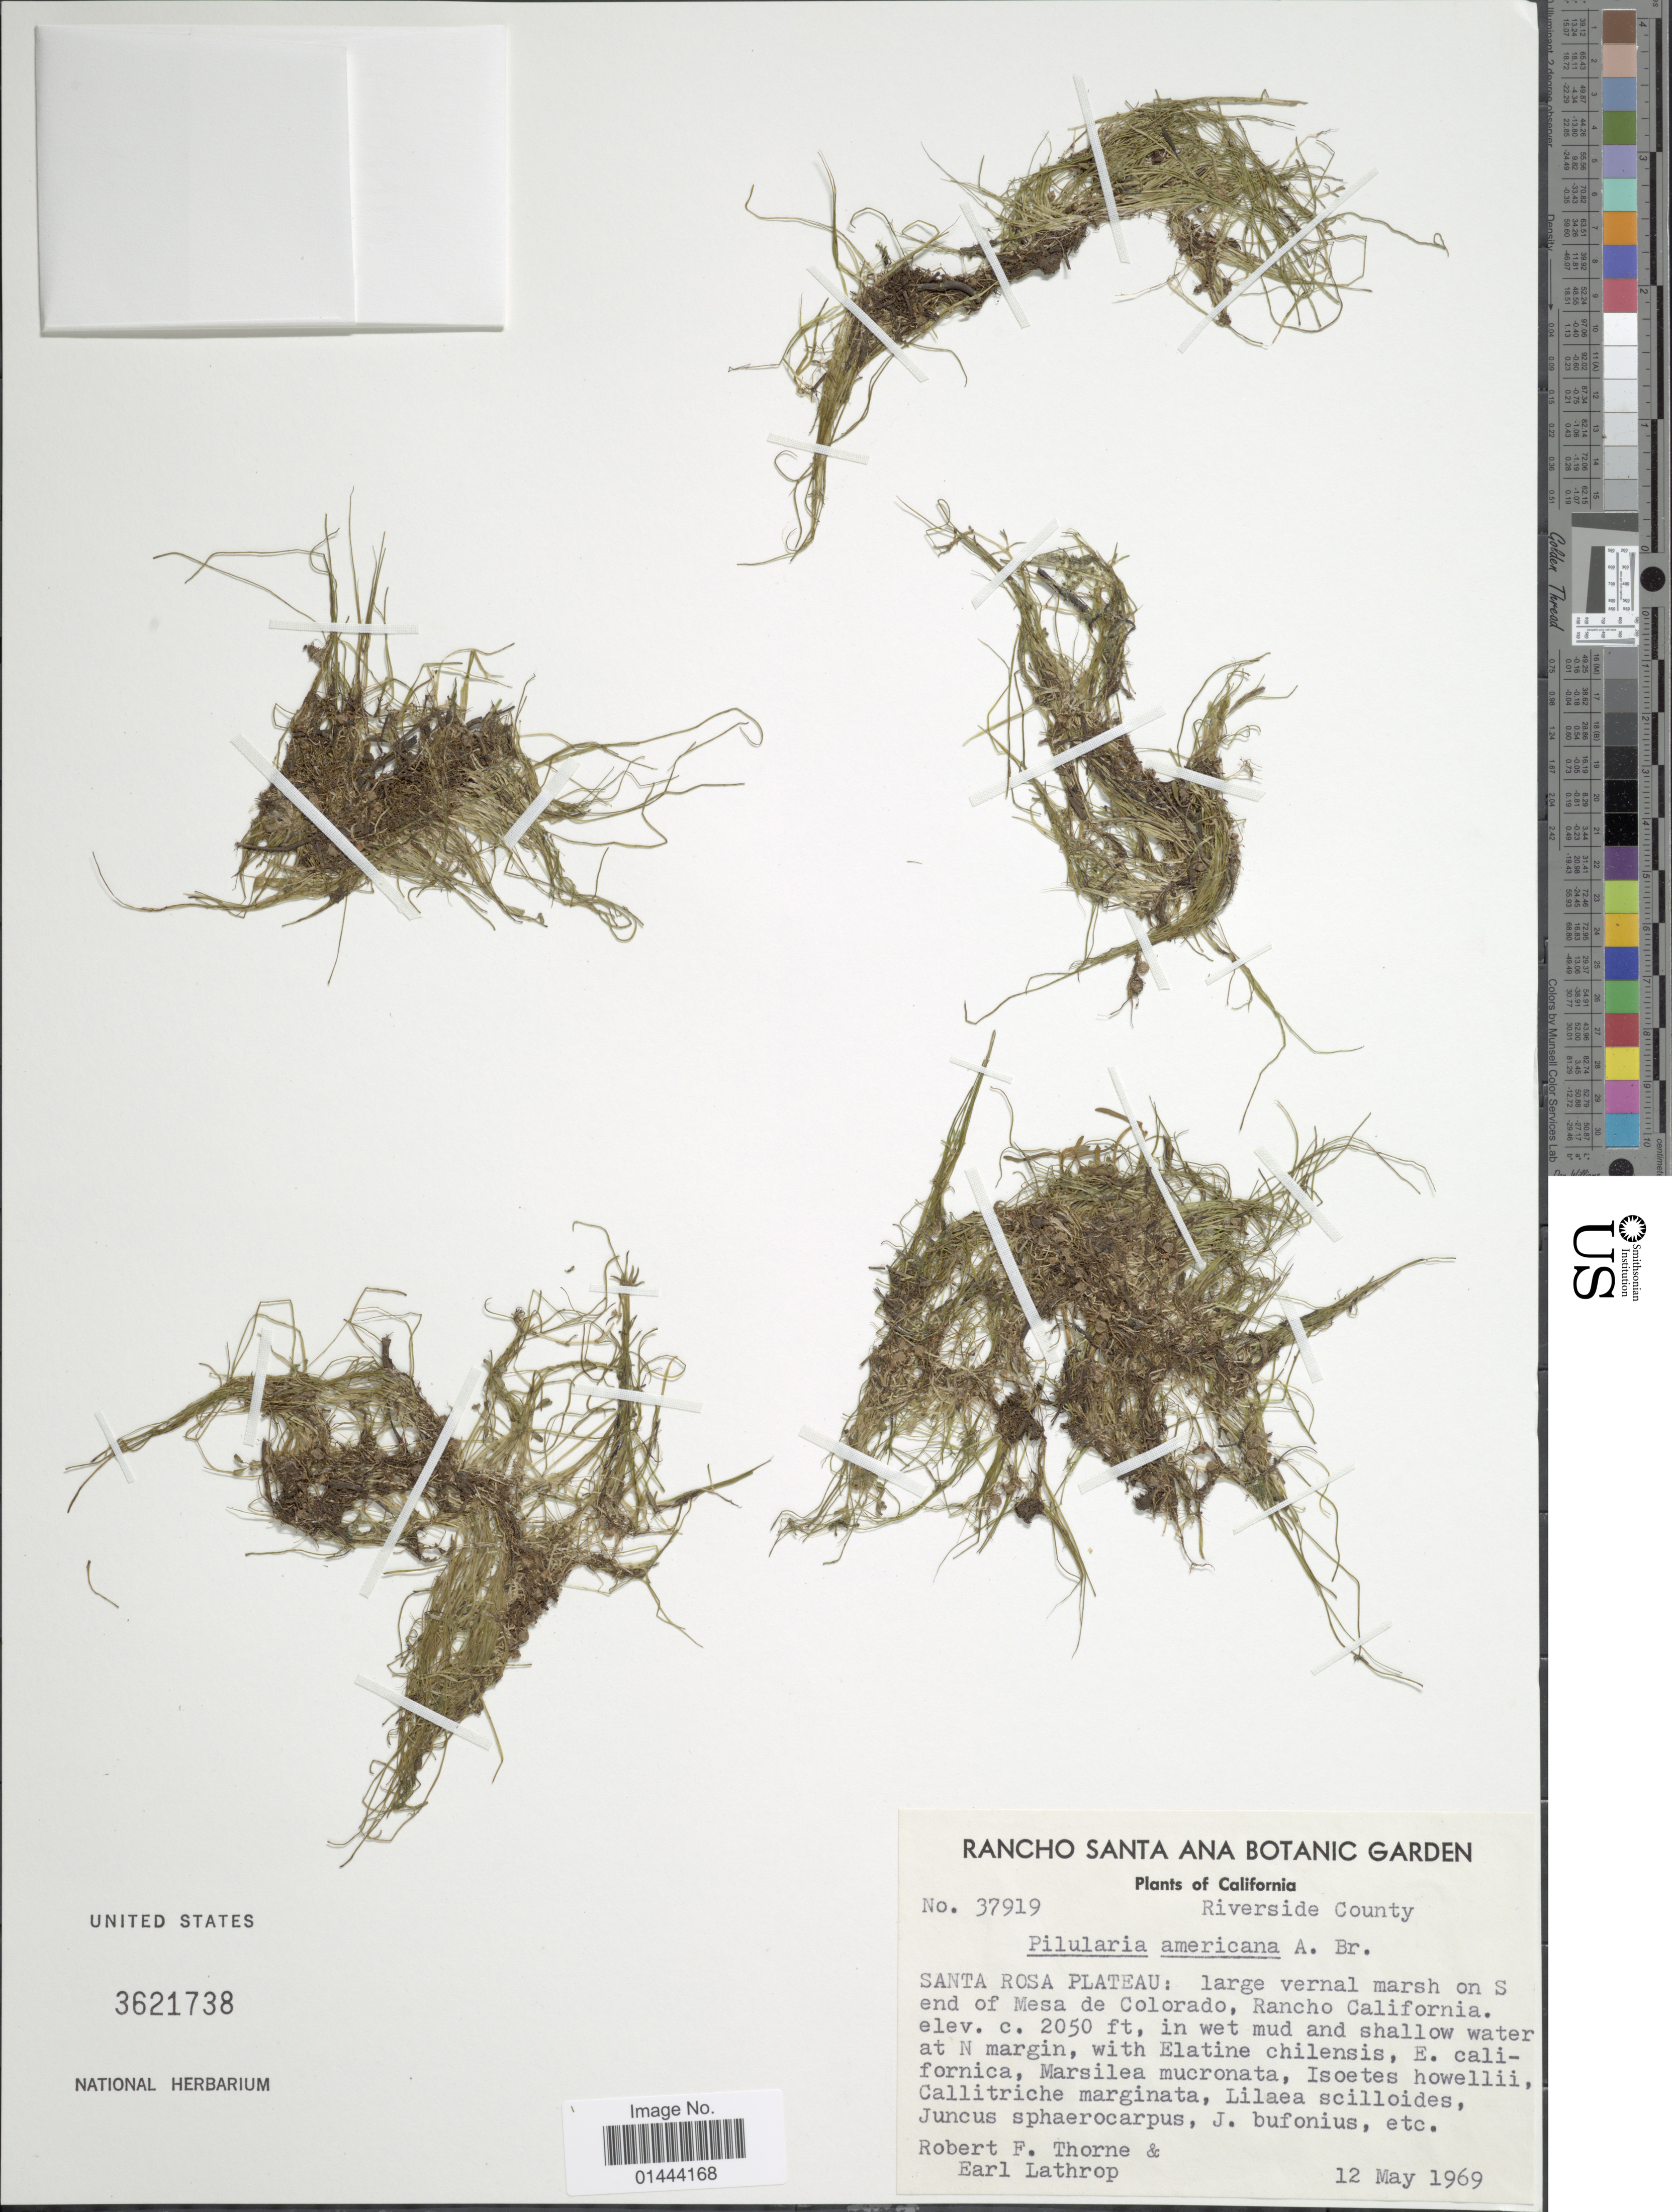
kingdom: Plantae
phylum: Tracheophyta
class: Polypodiopsida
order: Salviniales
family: Marsileaceae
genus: Pilularia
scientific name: Pilularia americana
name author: A. Braun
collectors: R. F. Thorne & E. W. Lathrop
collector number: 37919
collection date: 1969-05-12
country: United States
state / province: California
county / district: Riverside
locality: Riverside County, Santa Rosa Plateau: large vernal marsh on S end of Mesa de Colorado, Rancho California, in wet mud and shallow water at N margin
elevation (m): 625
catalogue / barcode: US 3621738